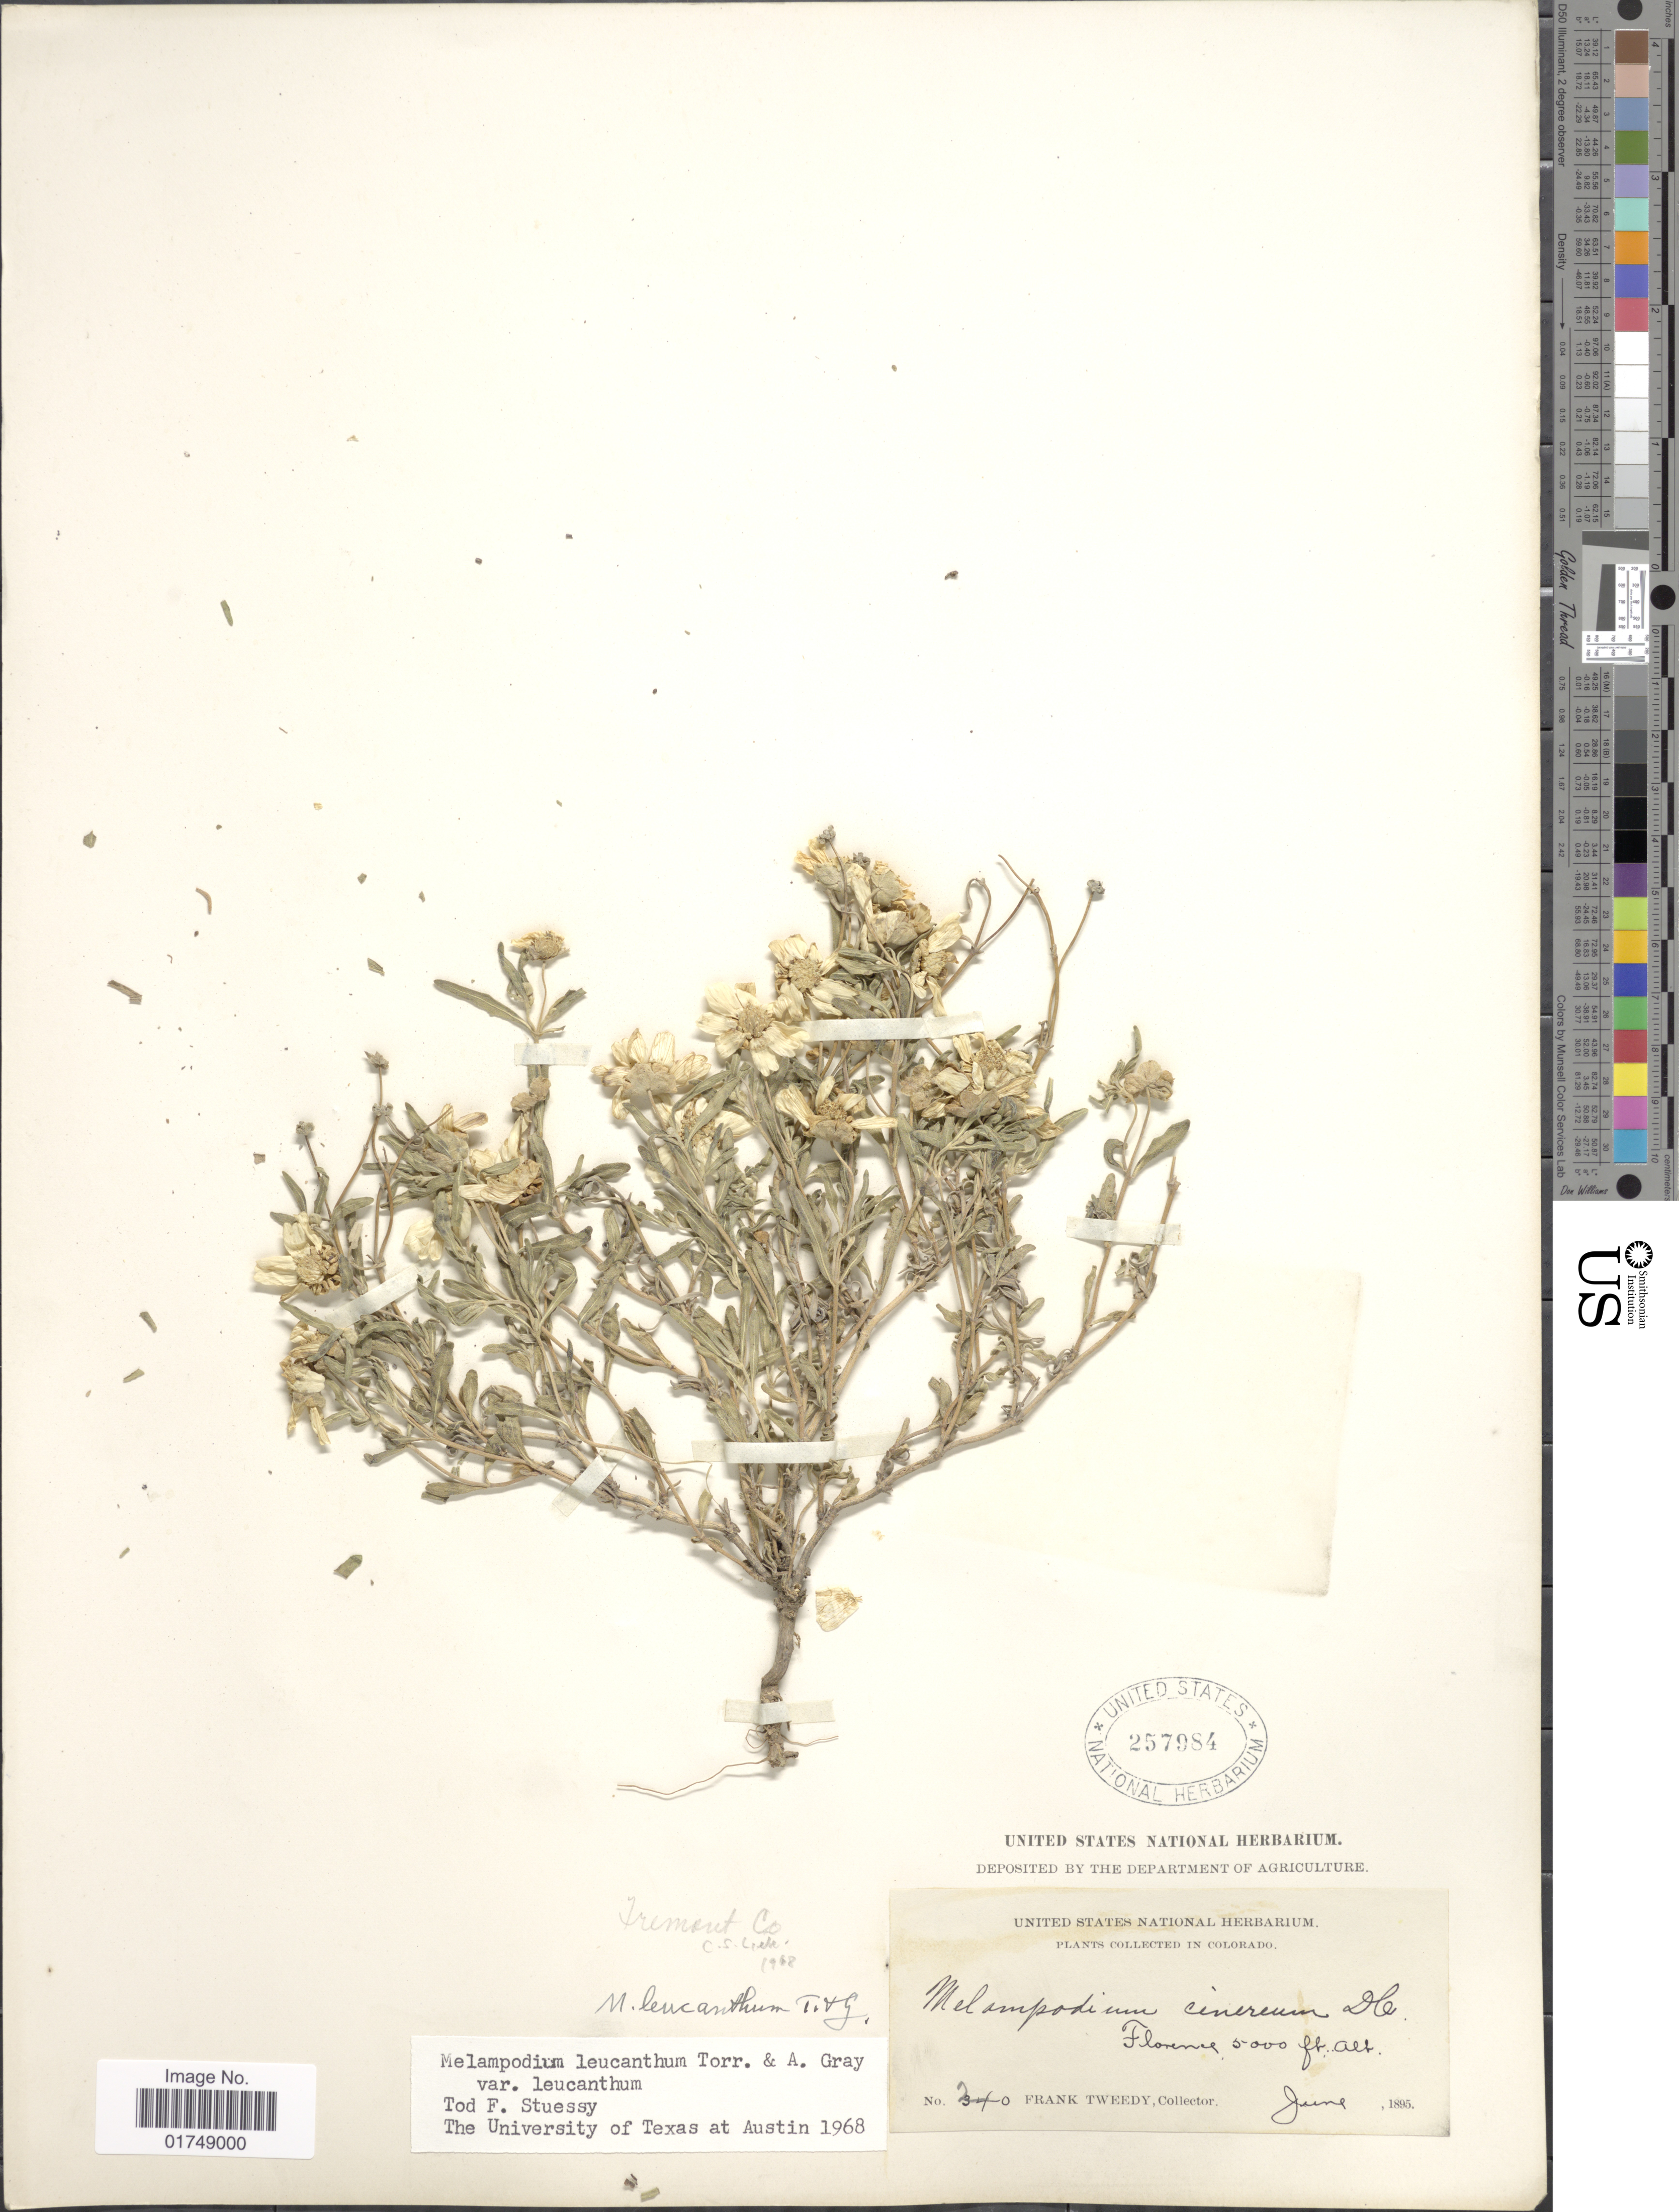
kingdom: Plantae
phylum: Tracheophyta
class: Magnoliopsida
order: Asterales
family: Asteraceae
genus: Melampodium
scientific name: Melampodium leucanthum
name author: Torr. & A. Gray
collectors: F. Tweedy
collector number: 240*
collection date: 1895-06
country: United States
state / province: Colorado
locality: Florence. Fremont Co.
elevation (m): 1524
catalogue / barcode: US 257984